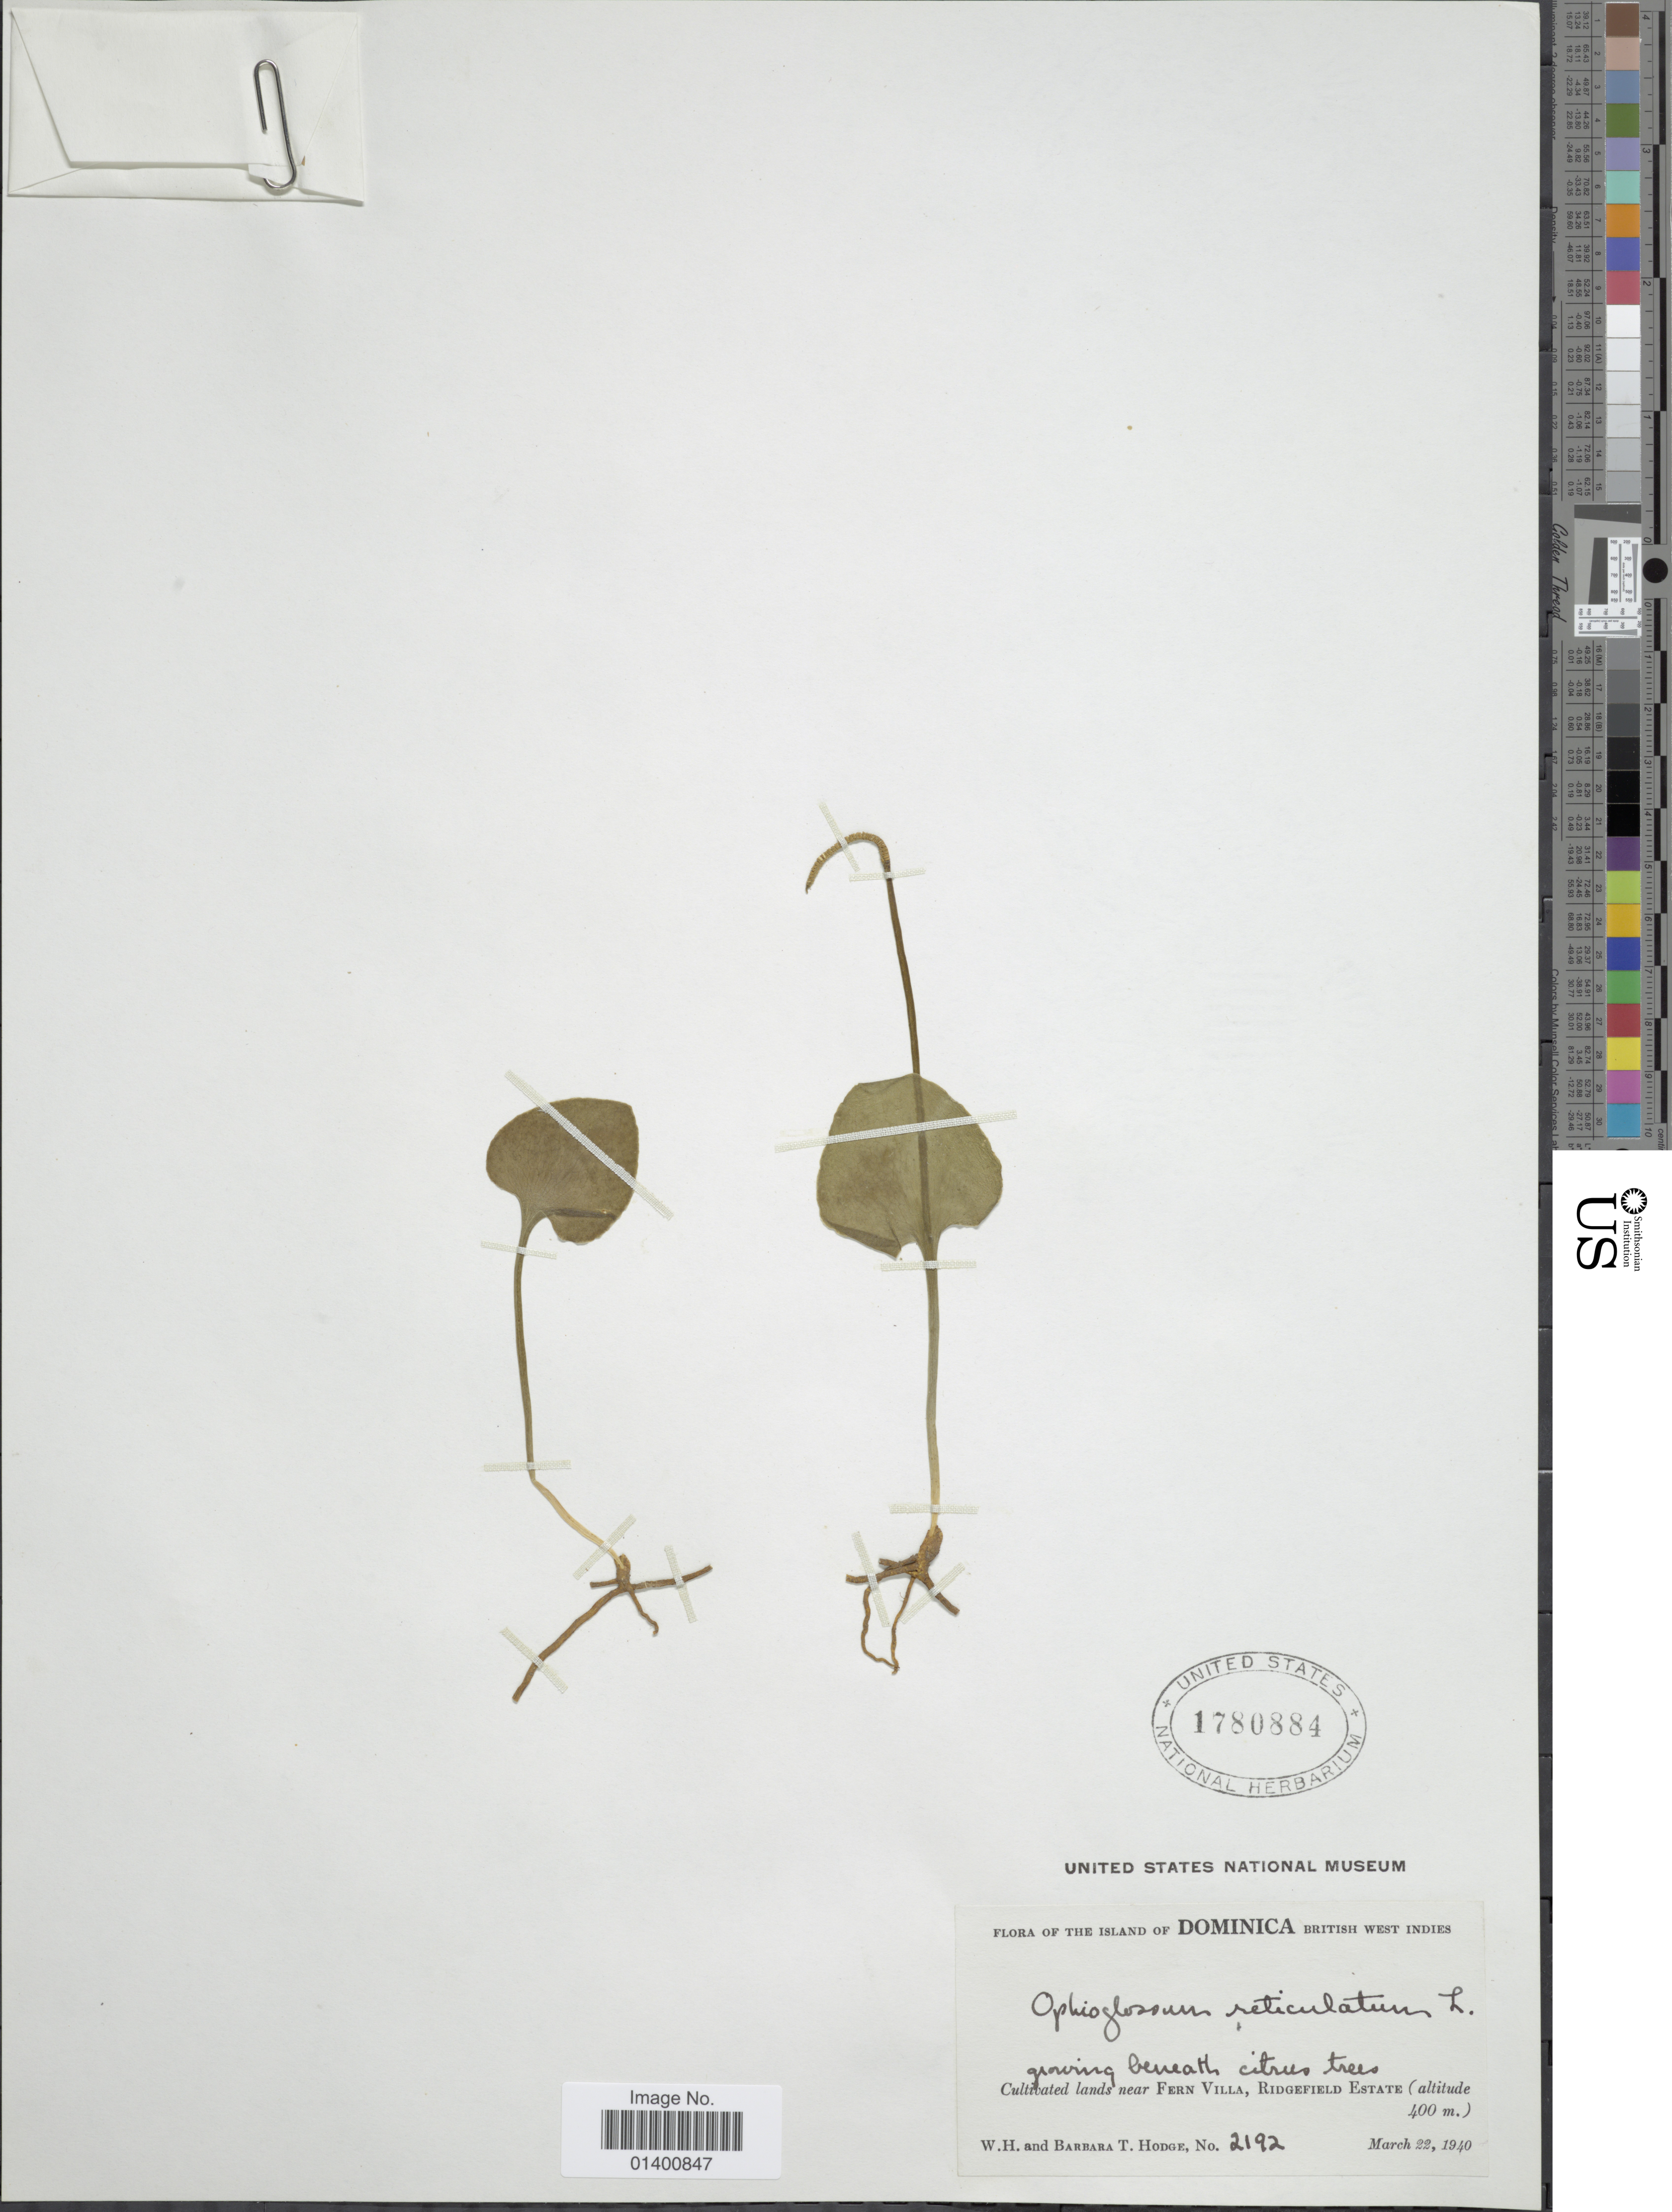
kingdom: Plantae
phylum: Tracheophyta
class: Polypodiopsida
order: Ophioglossales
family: Ophioglossaceae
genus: Ophioglossum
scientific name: Ophioglossum reticulatum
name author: L.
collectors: W. Hodge & B. Hodge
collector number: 2192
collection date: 1940-03-22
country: Dominica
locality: Island of Dominica british west indie, cultivated lands near Fern Villa, Ridgefield Estate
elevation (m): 400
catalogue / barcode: US 1780884